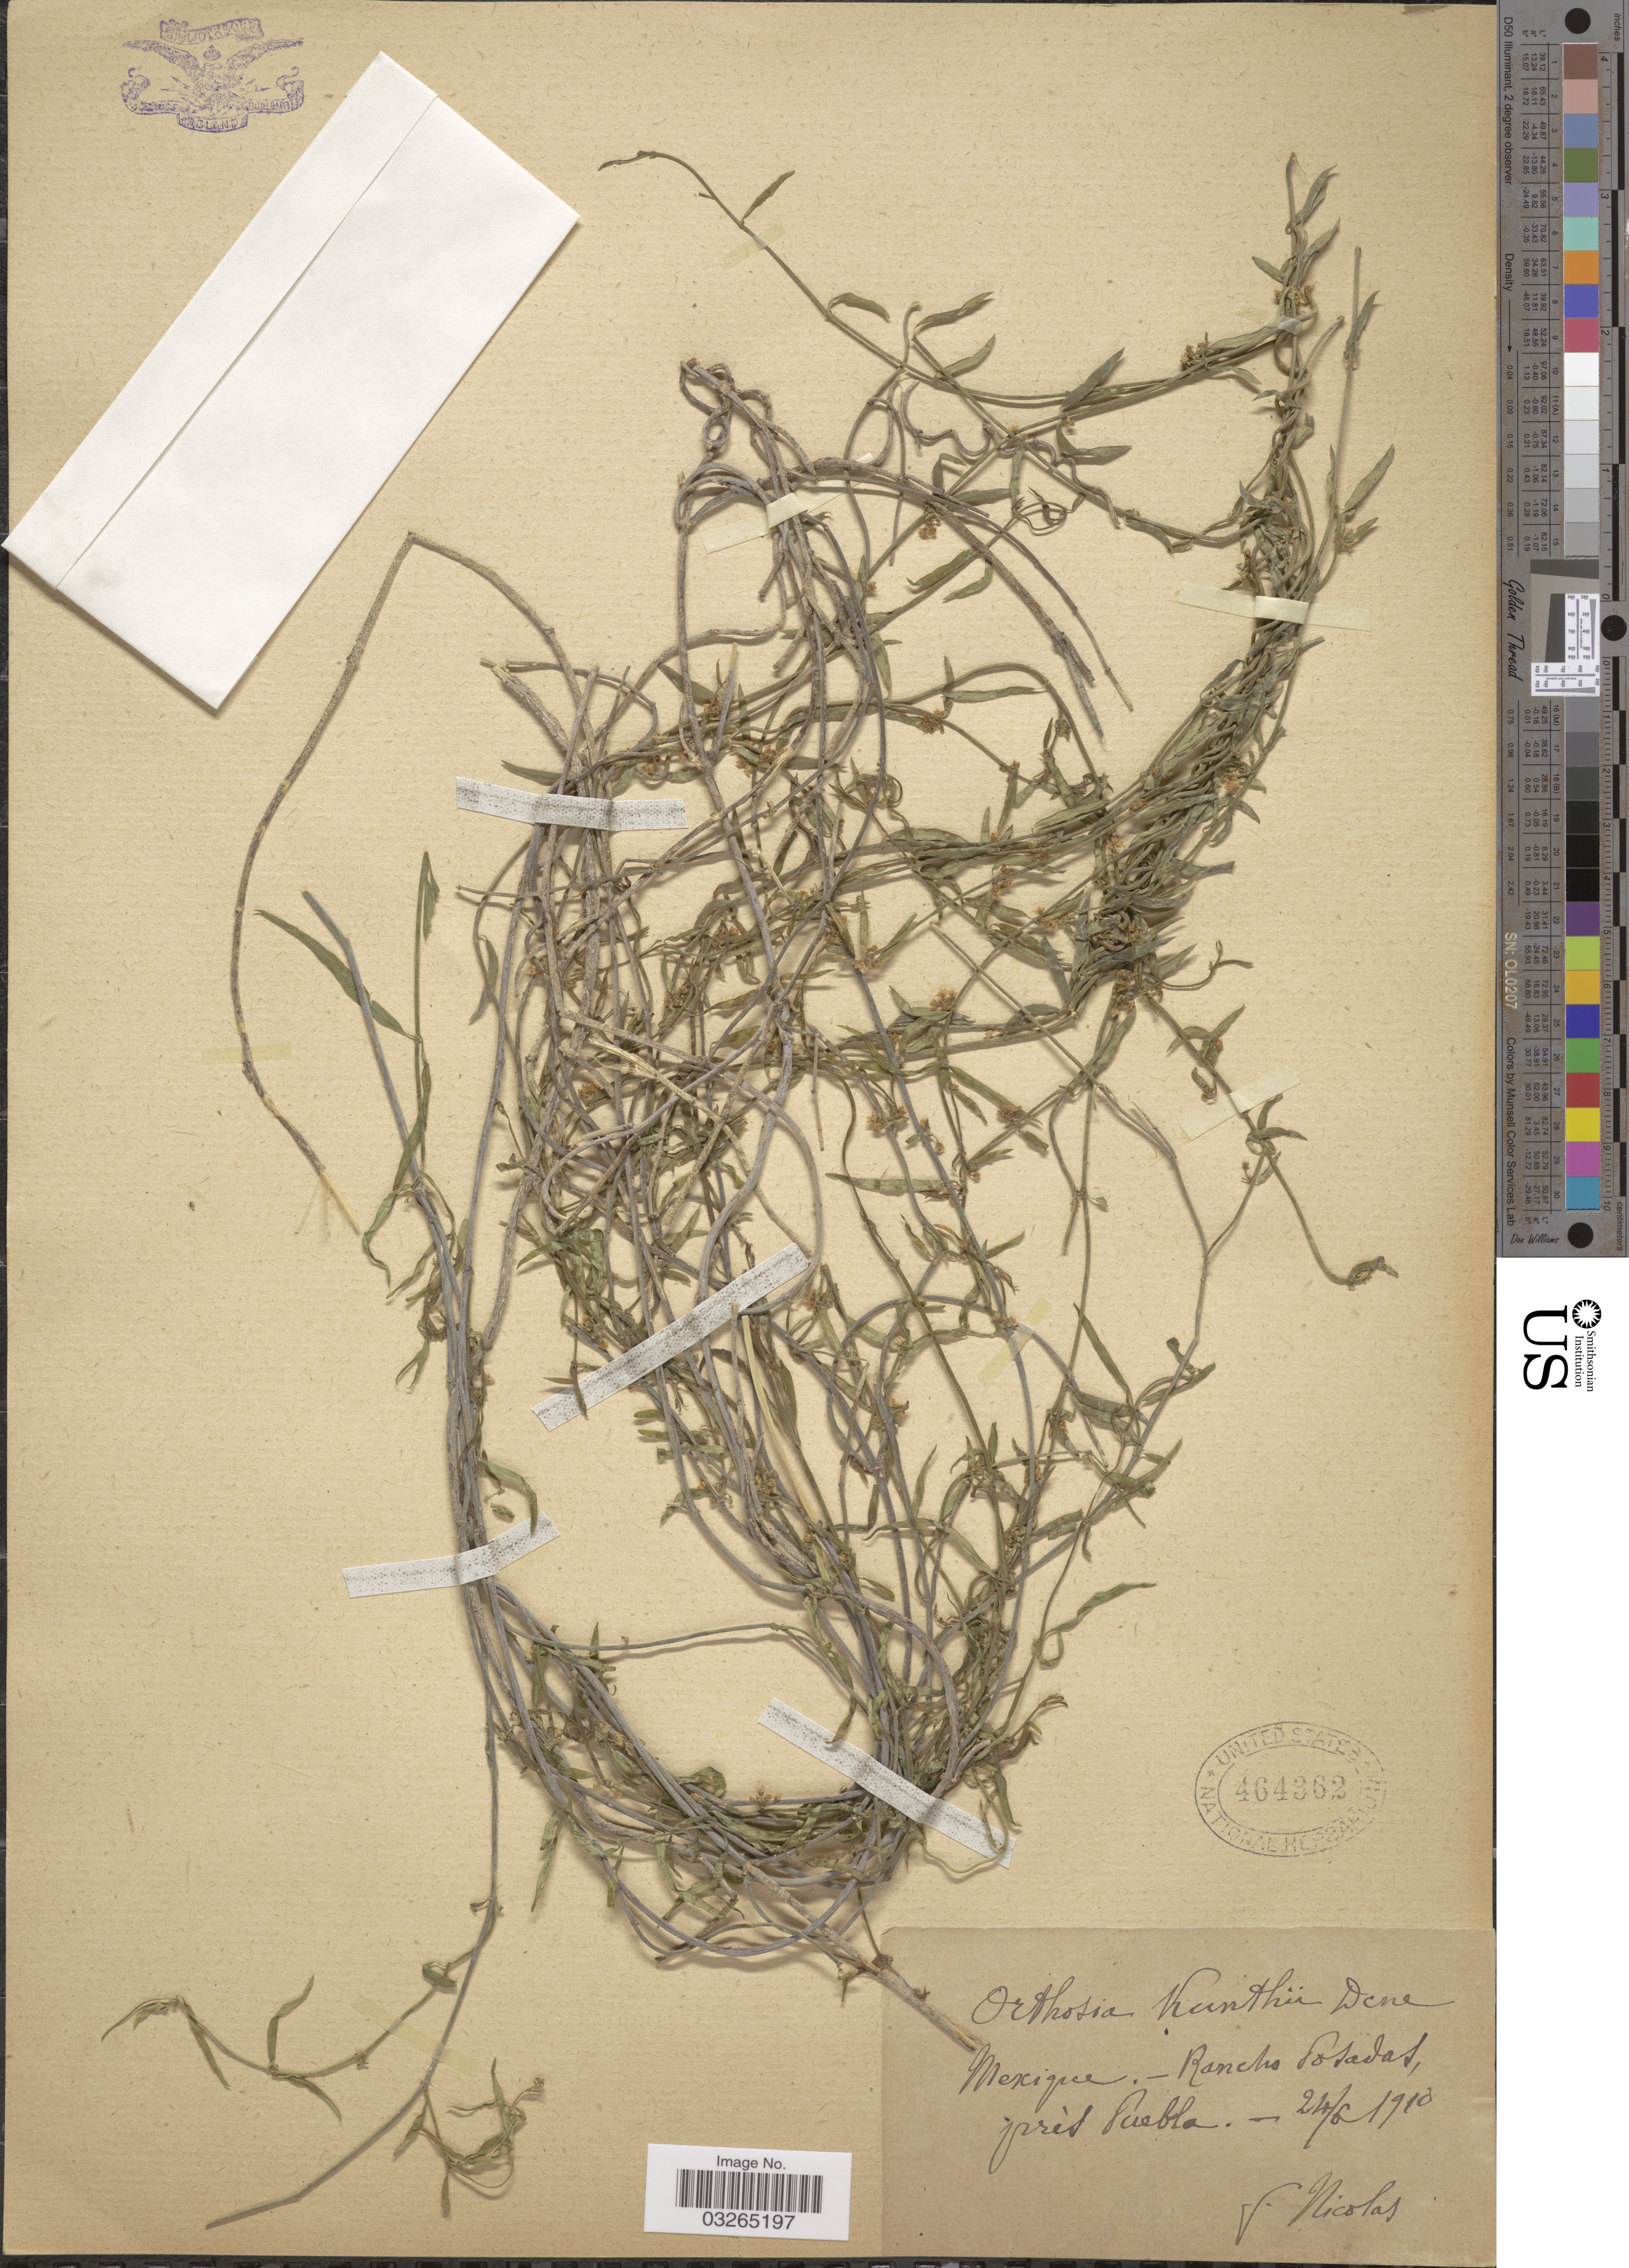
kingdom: Plantae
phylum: Tracheophyta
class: Magnoliopsida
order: Gentianales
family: Apocynaceae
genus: Orthosia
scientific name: Orthosia angustifolia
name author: (Turcz.) Liede & Meve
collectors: F. Nicolas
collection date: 1910-06-24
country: Mexico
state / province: Puebla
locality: Rancho Posadas.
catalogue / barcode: US 464362